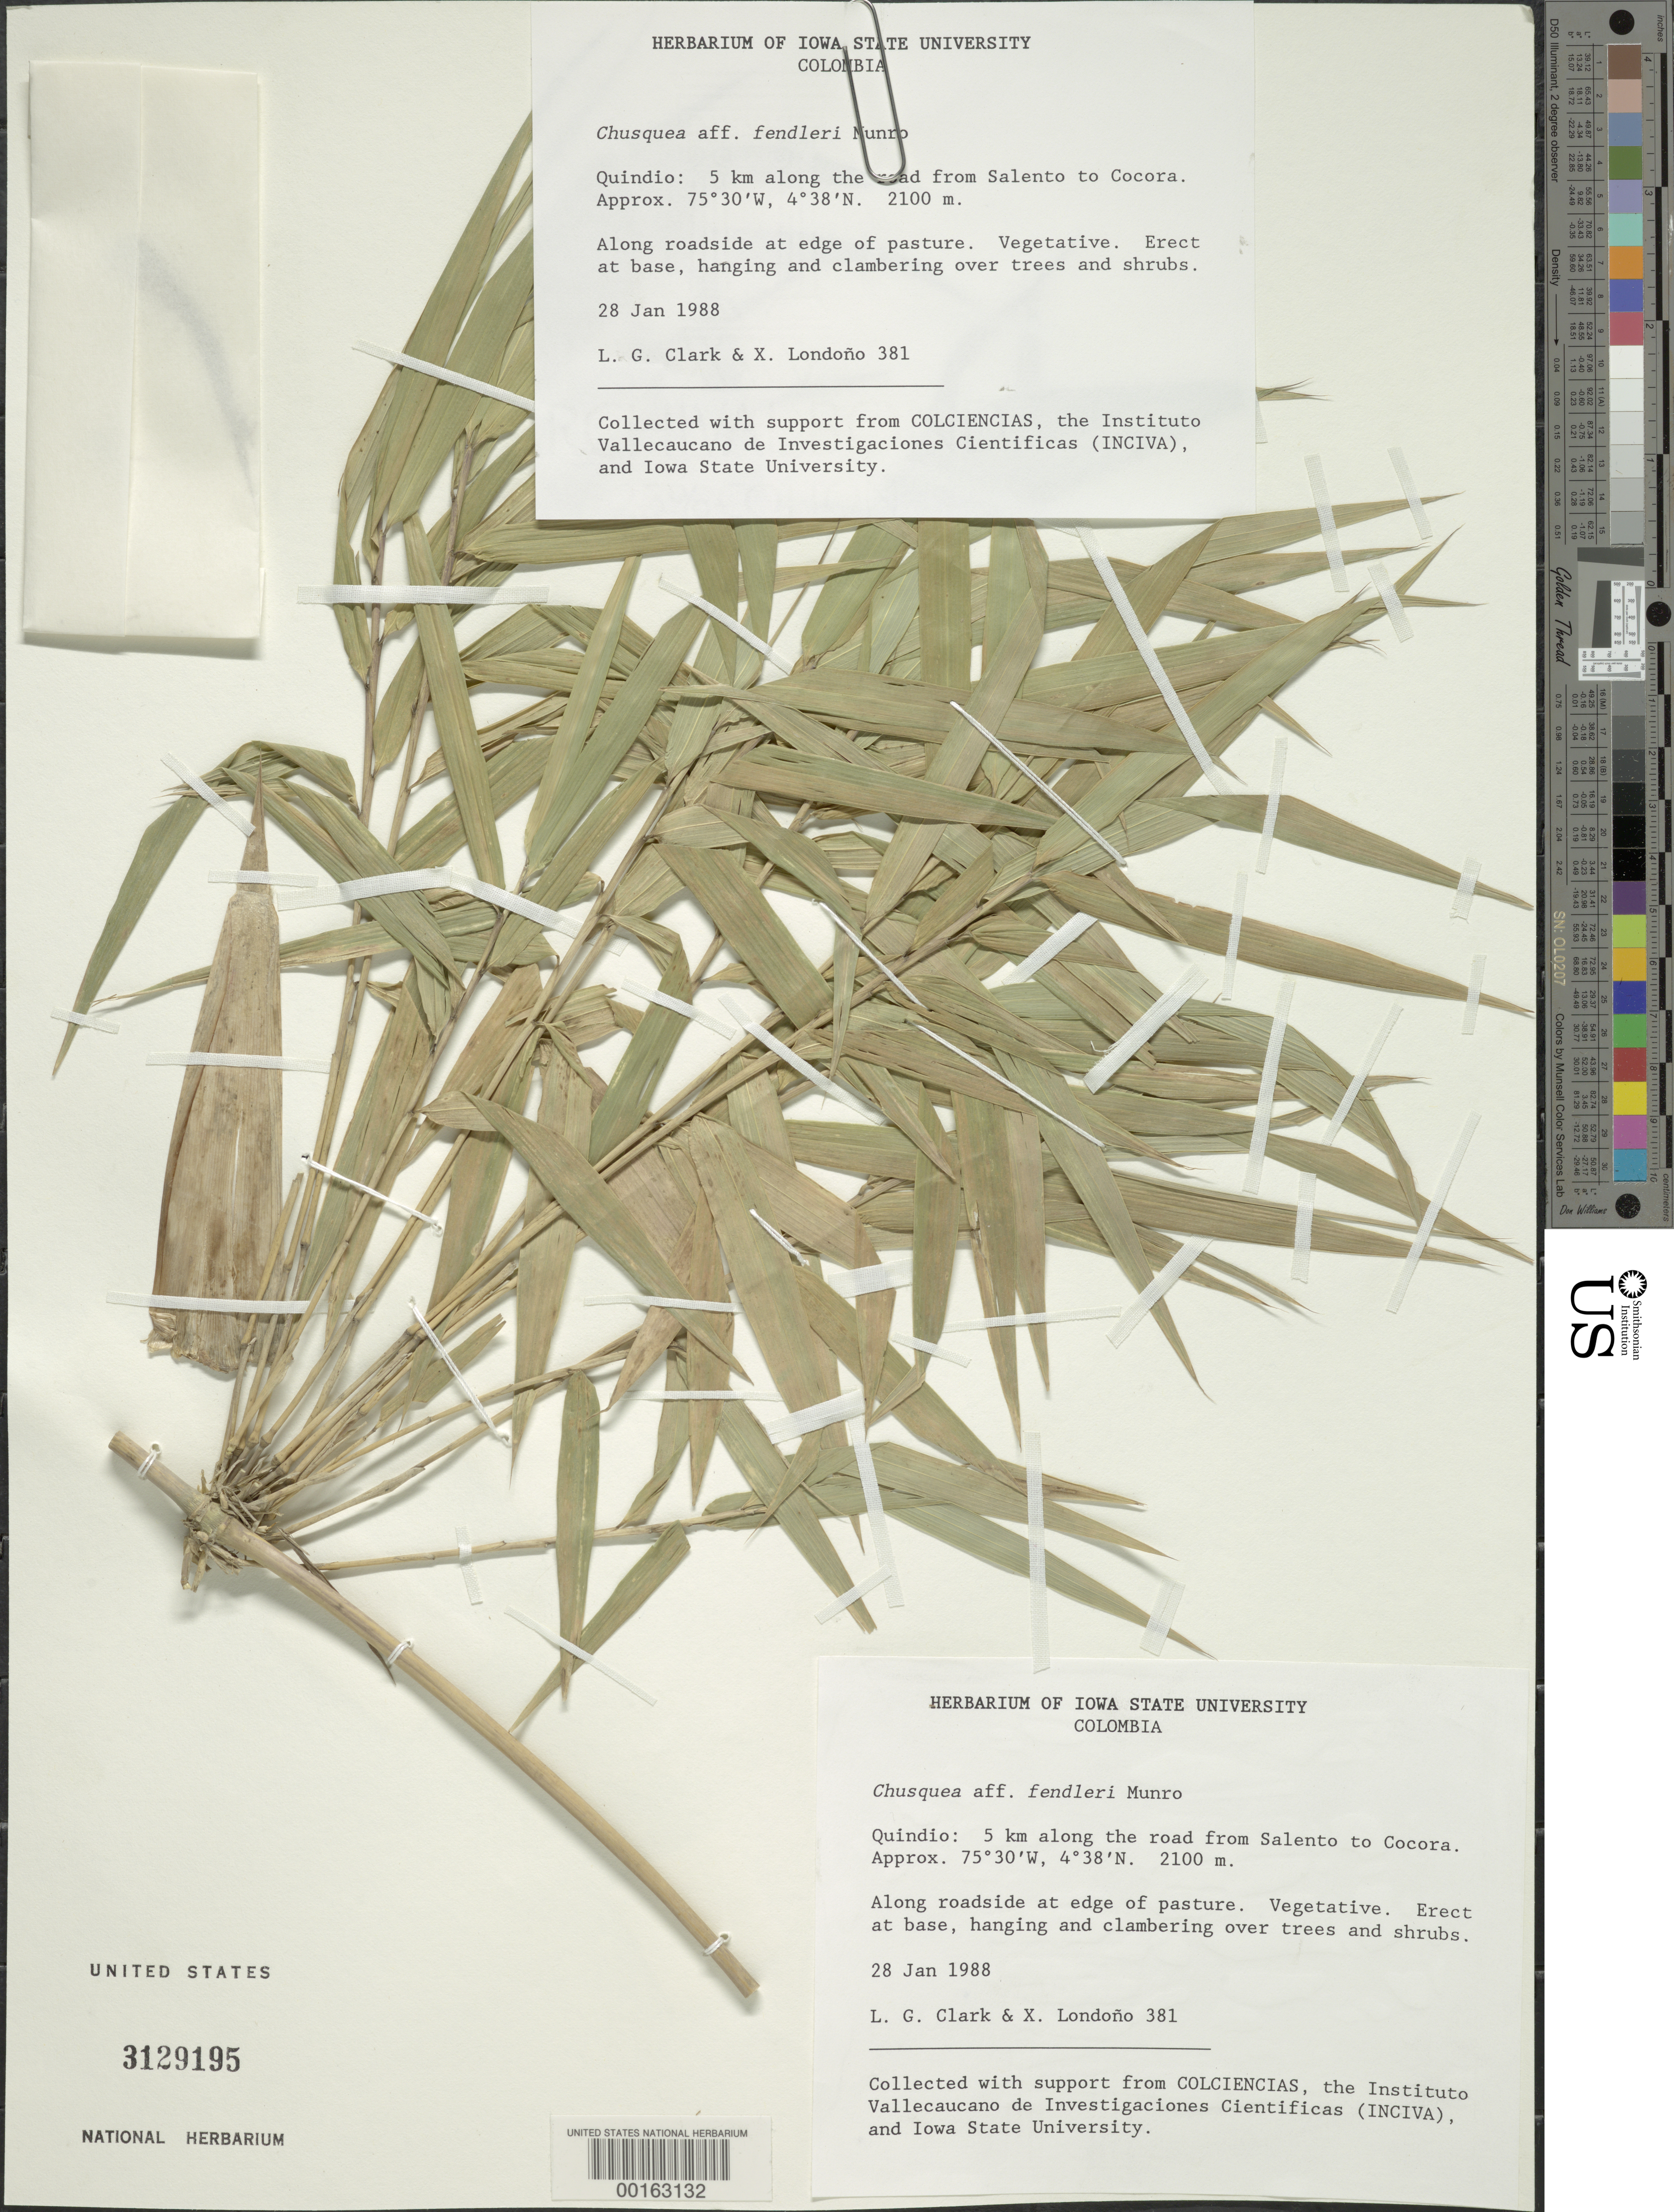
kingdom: Plantae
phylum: Tracheophyta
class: Liliopsida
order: Poales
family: Poaceae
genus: Chusquea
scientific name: Chusquea fendleri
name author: Munro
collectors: L. G. Clark & X. Londoño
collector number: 381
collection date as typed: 28 Jan 1988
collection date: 1988-01-28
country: Colombia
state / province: Quindío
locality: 5 km along the road from Salento to cocorahat leads to the television antenna, 3 km above sign for estacion Campanario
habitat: Along raodside at edge of pasture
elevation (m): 2100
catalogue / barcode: US 3129195